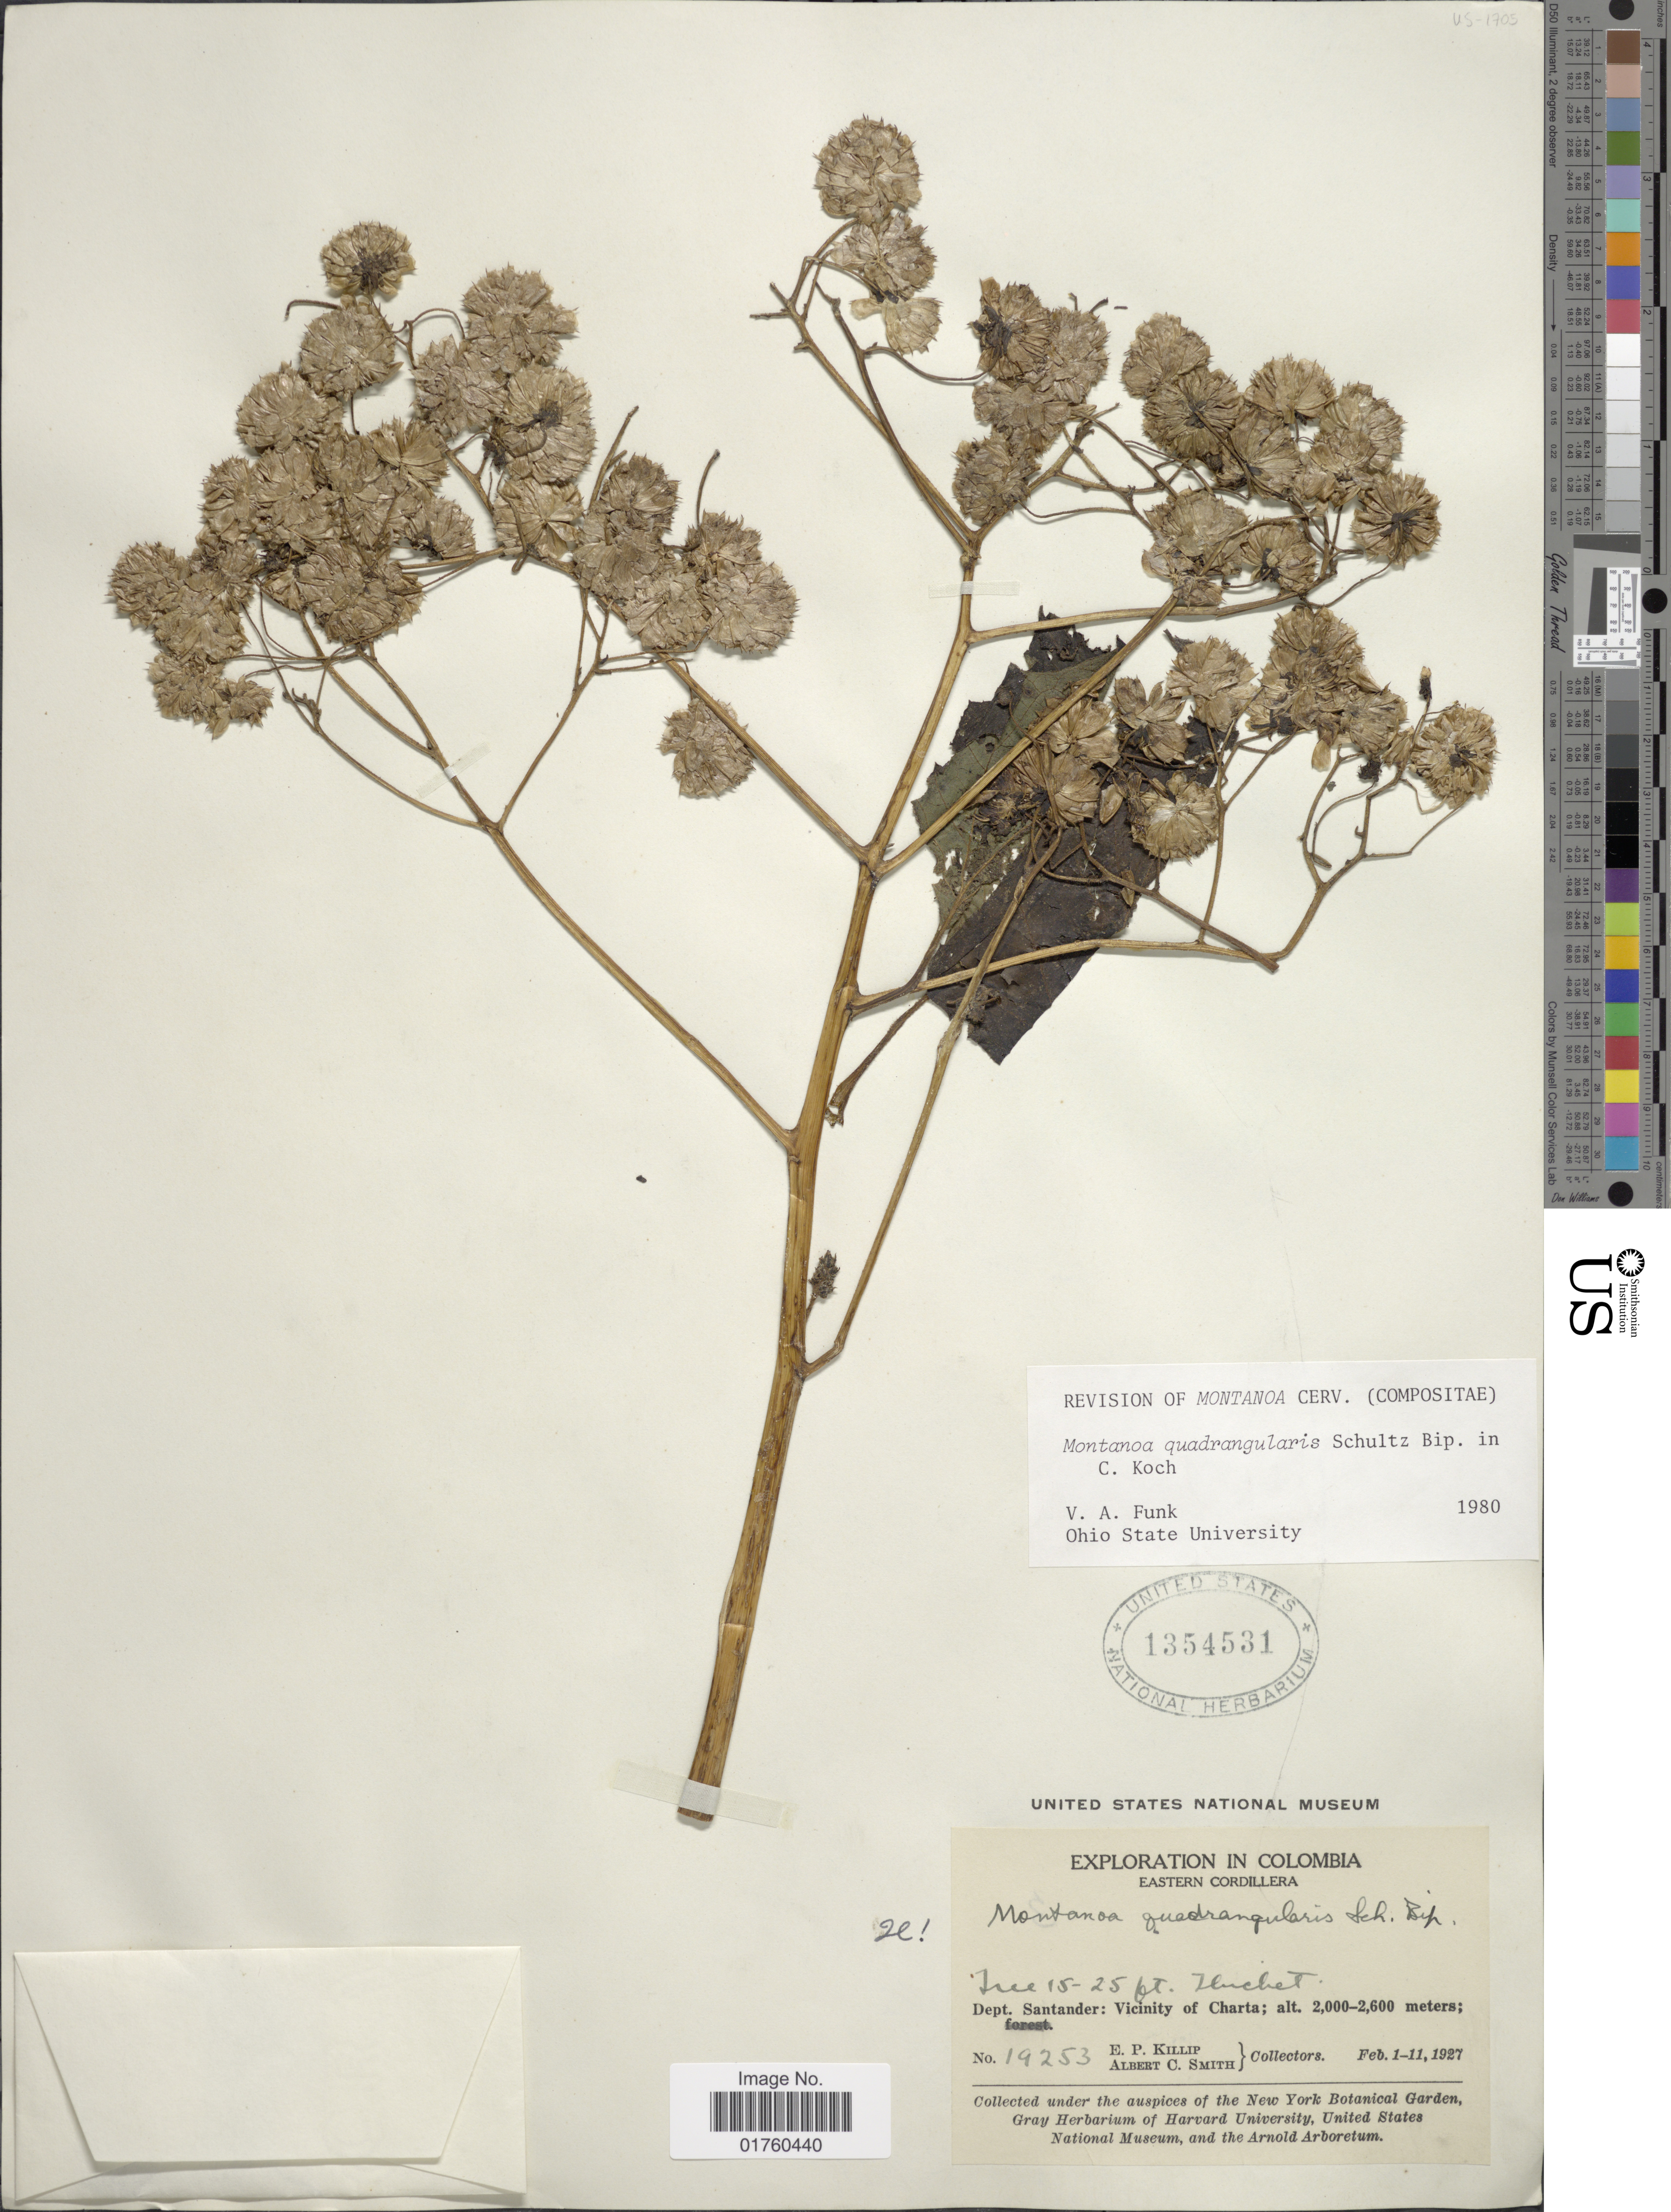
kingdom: Plantae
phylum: Tracheophyta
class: Magnoliopsida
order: Asterales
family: Asteraceae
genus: Montanoa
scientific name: Montanoa quadrangularis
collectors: E. P. Killip & A. C. Smith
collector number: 19253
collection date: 1927-02-01/1927-02-11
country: Colombia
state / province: Santander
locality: Eastern Cordillera: vicinity of Charta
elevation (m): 2000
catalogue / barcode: US 1354531